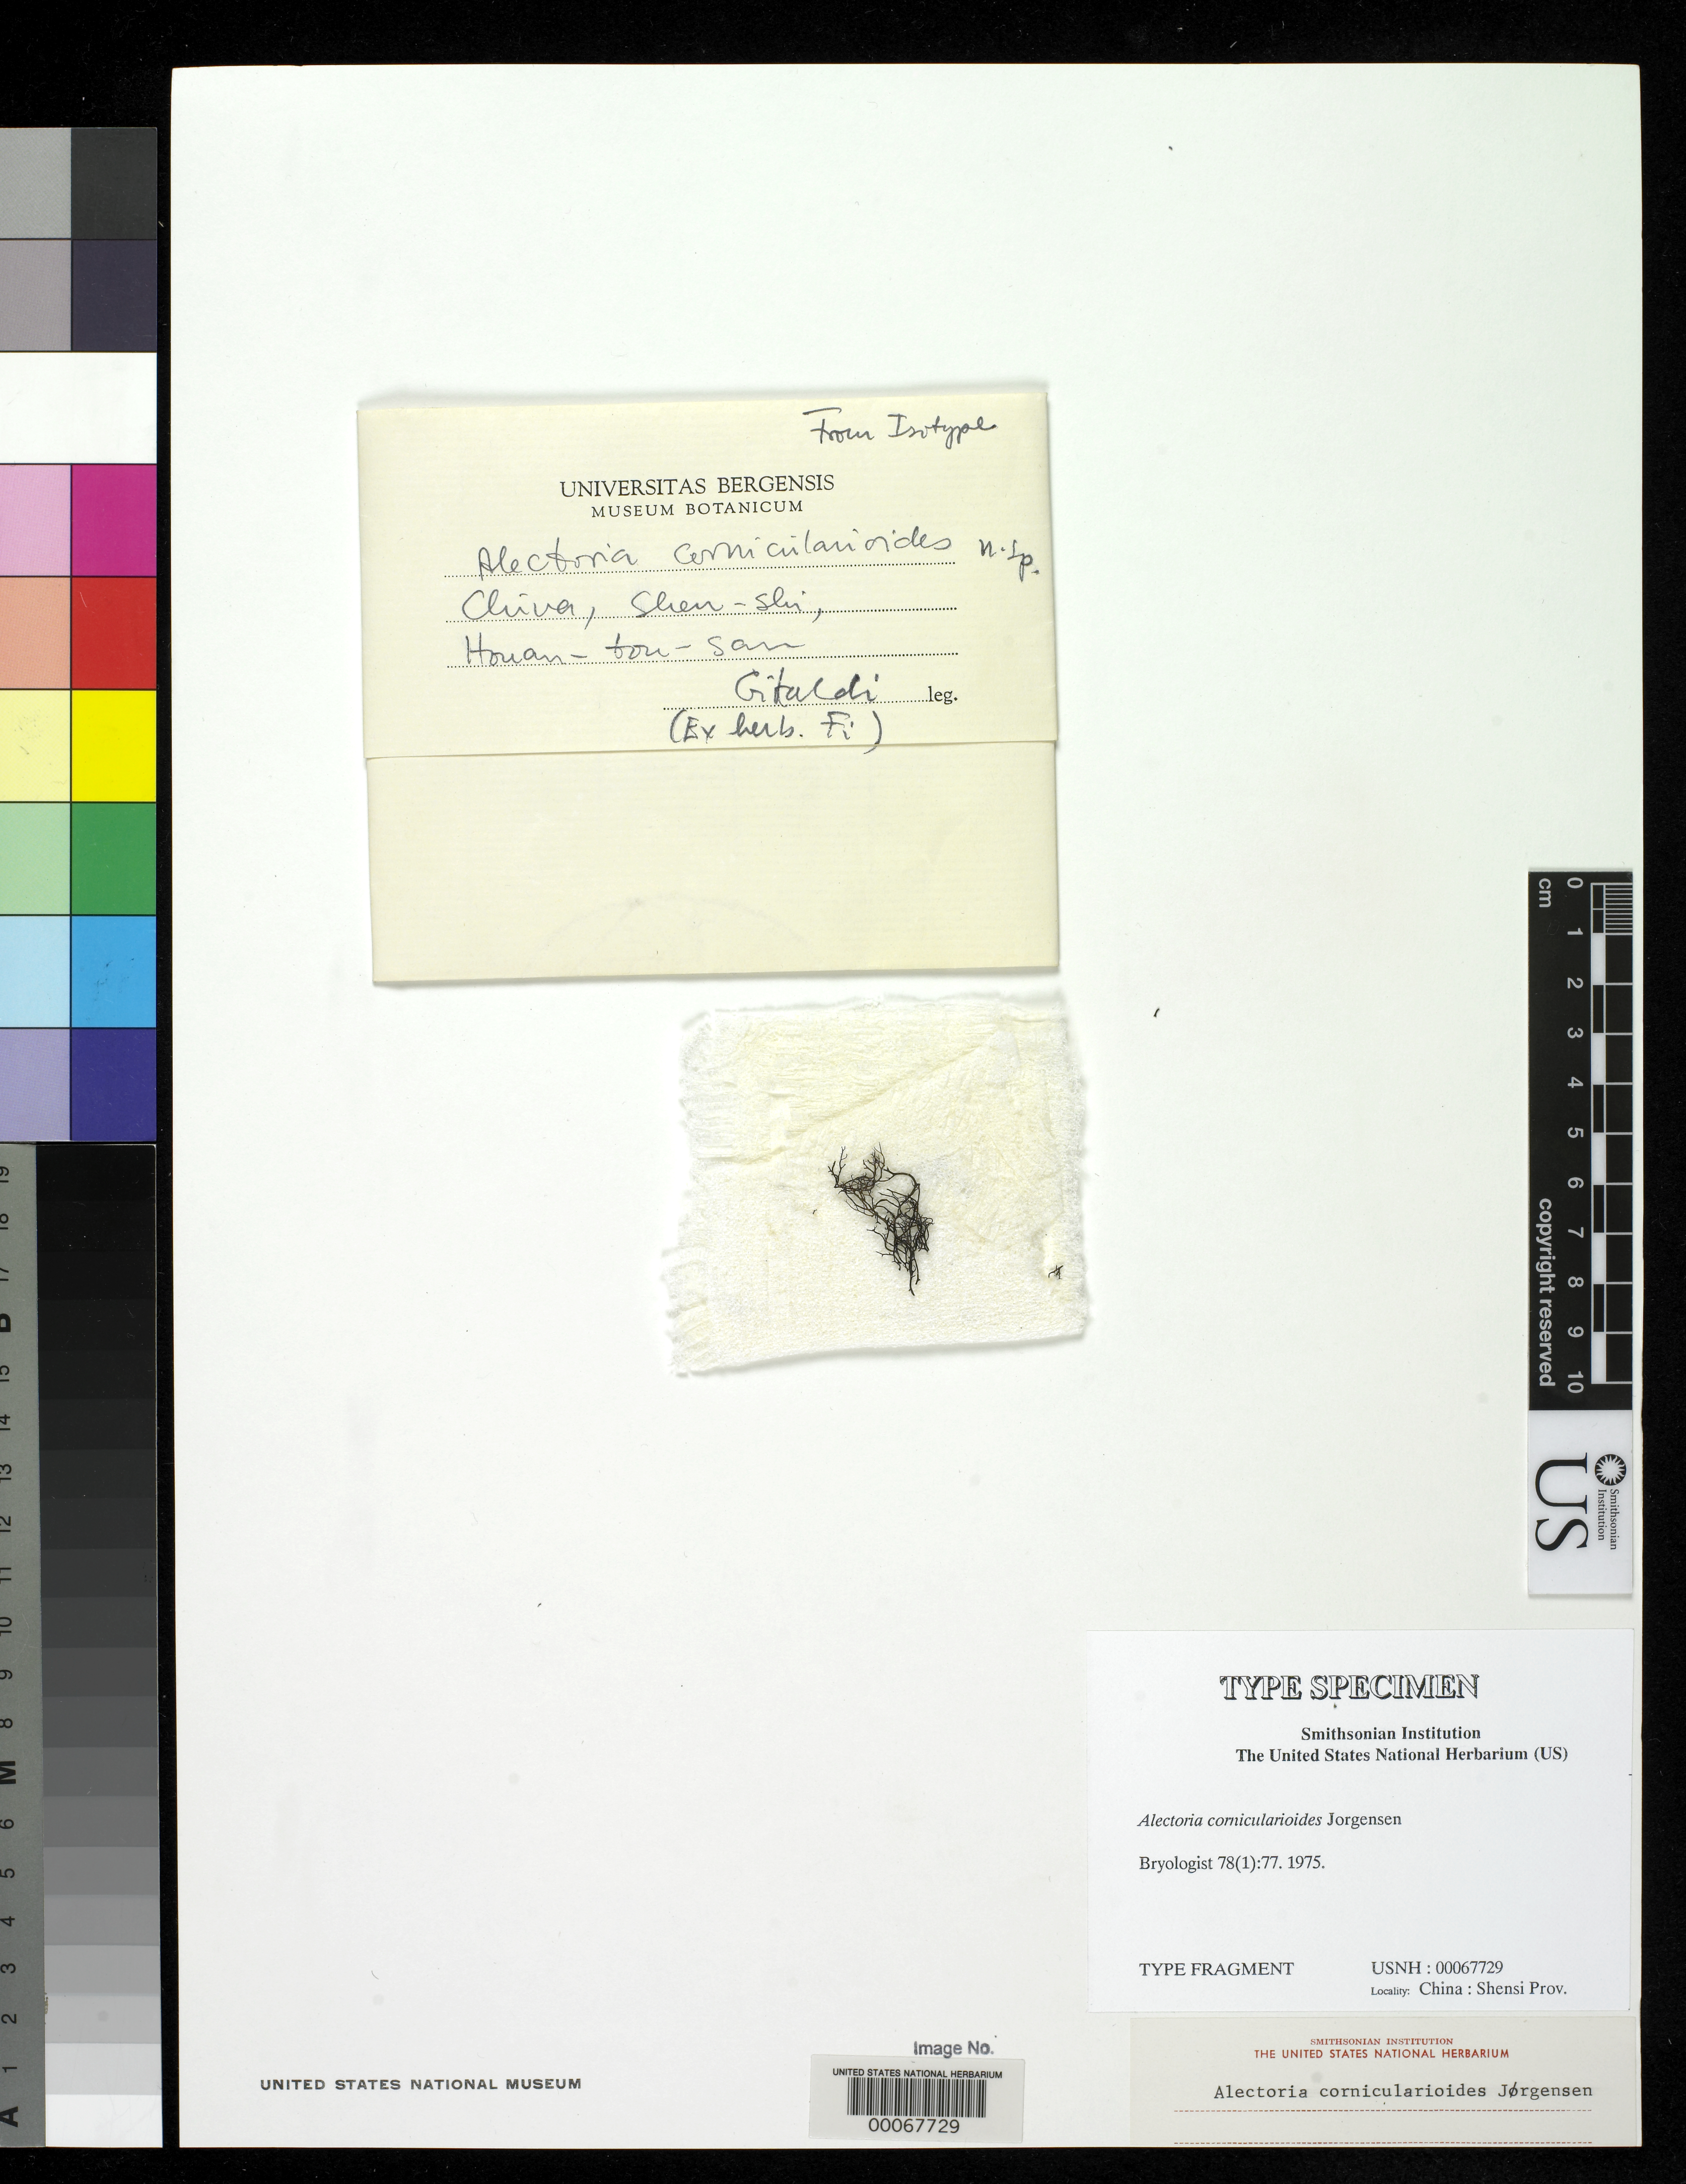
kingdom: Fungi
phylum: Ascomycota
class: Lecanoromycetes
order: Lecanorales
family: Parmeliaceae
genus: Alectoria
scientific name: Alectoria cornicularioides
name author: P.M. Jørg.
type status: Type Fragment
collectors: A. Giraldi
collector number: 1896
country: China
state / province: Shaanxi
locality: Kuan-tou-san.